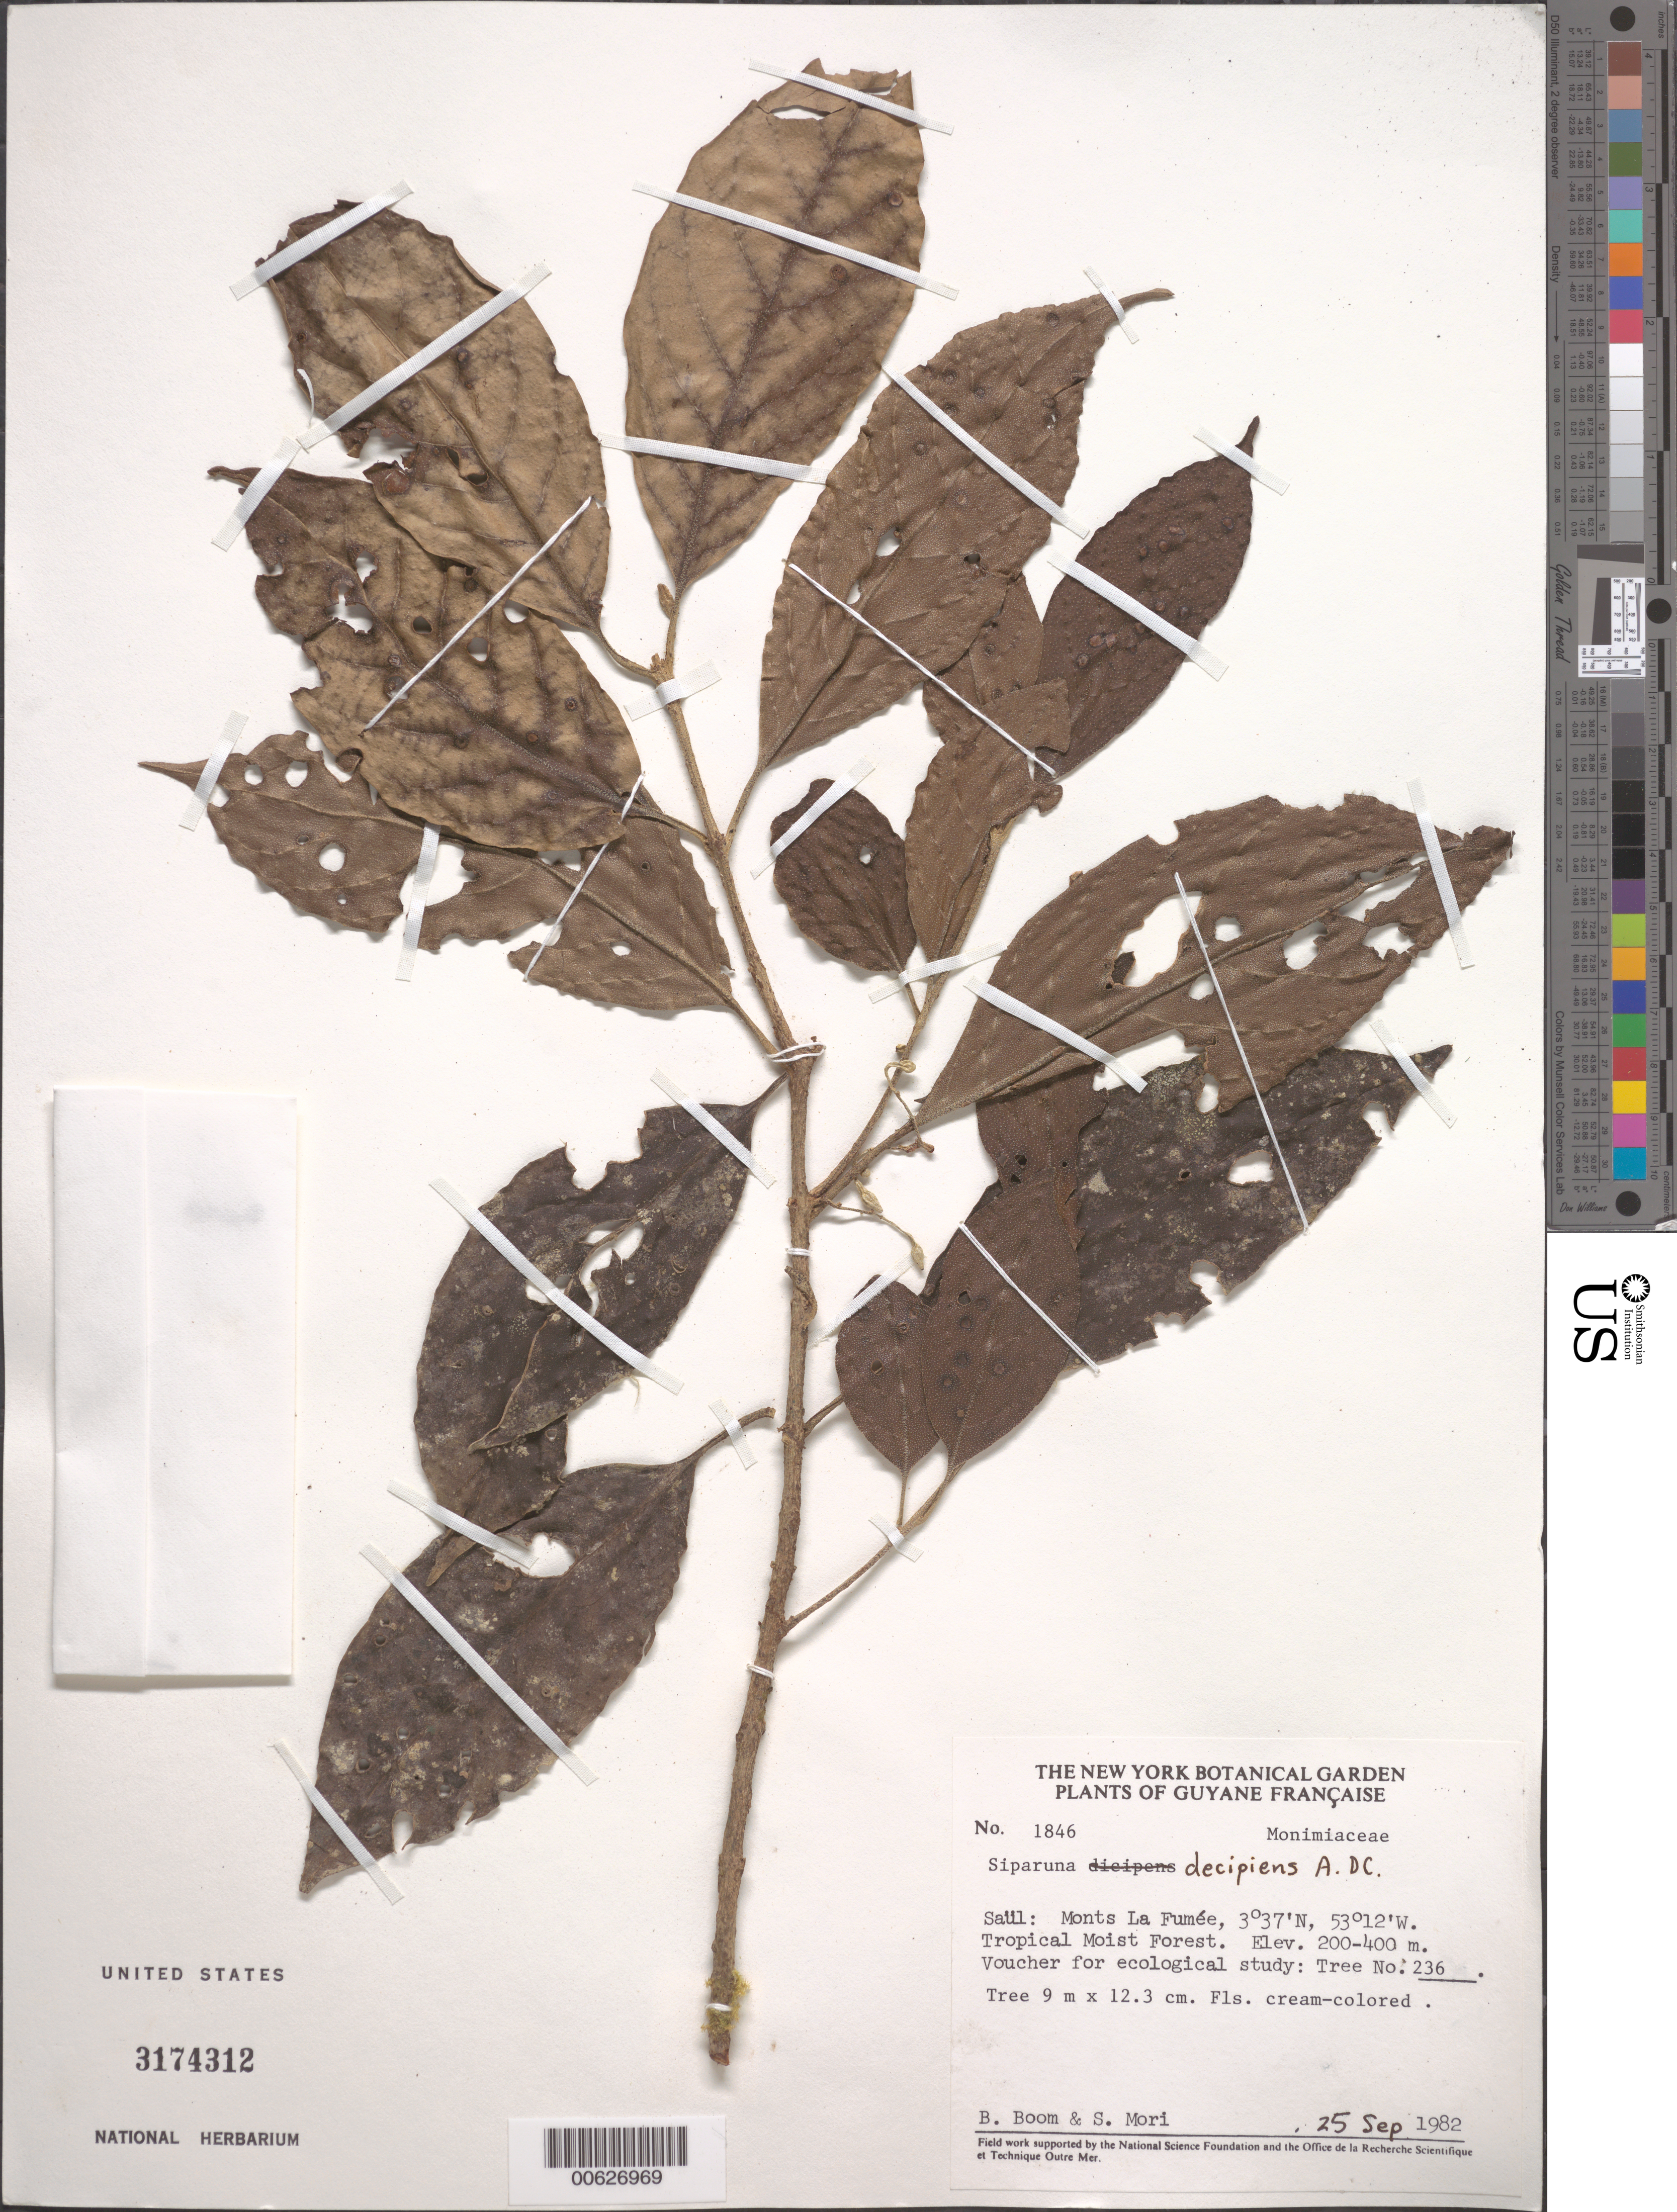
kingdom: Plantae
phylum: Tracheophyta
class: Magnoliopsida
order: Laurales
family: Siparunaceae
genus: Siparuna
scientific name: Siparuna decipiens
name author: (Tul.) A. DC.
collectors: B. M. Boom & S. Mori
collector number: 1846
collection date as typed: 25-Sep-82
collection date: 1982-09-25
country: French Guiana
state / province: Saint-Laurent-du-Maroni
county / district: Saül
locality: Saül, Monts La Fumée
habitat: Tropical moist forest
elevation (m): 200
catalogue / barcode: US 3174312